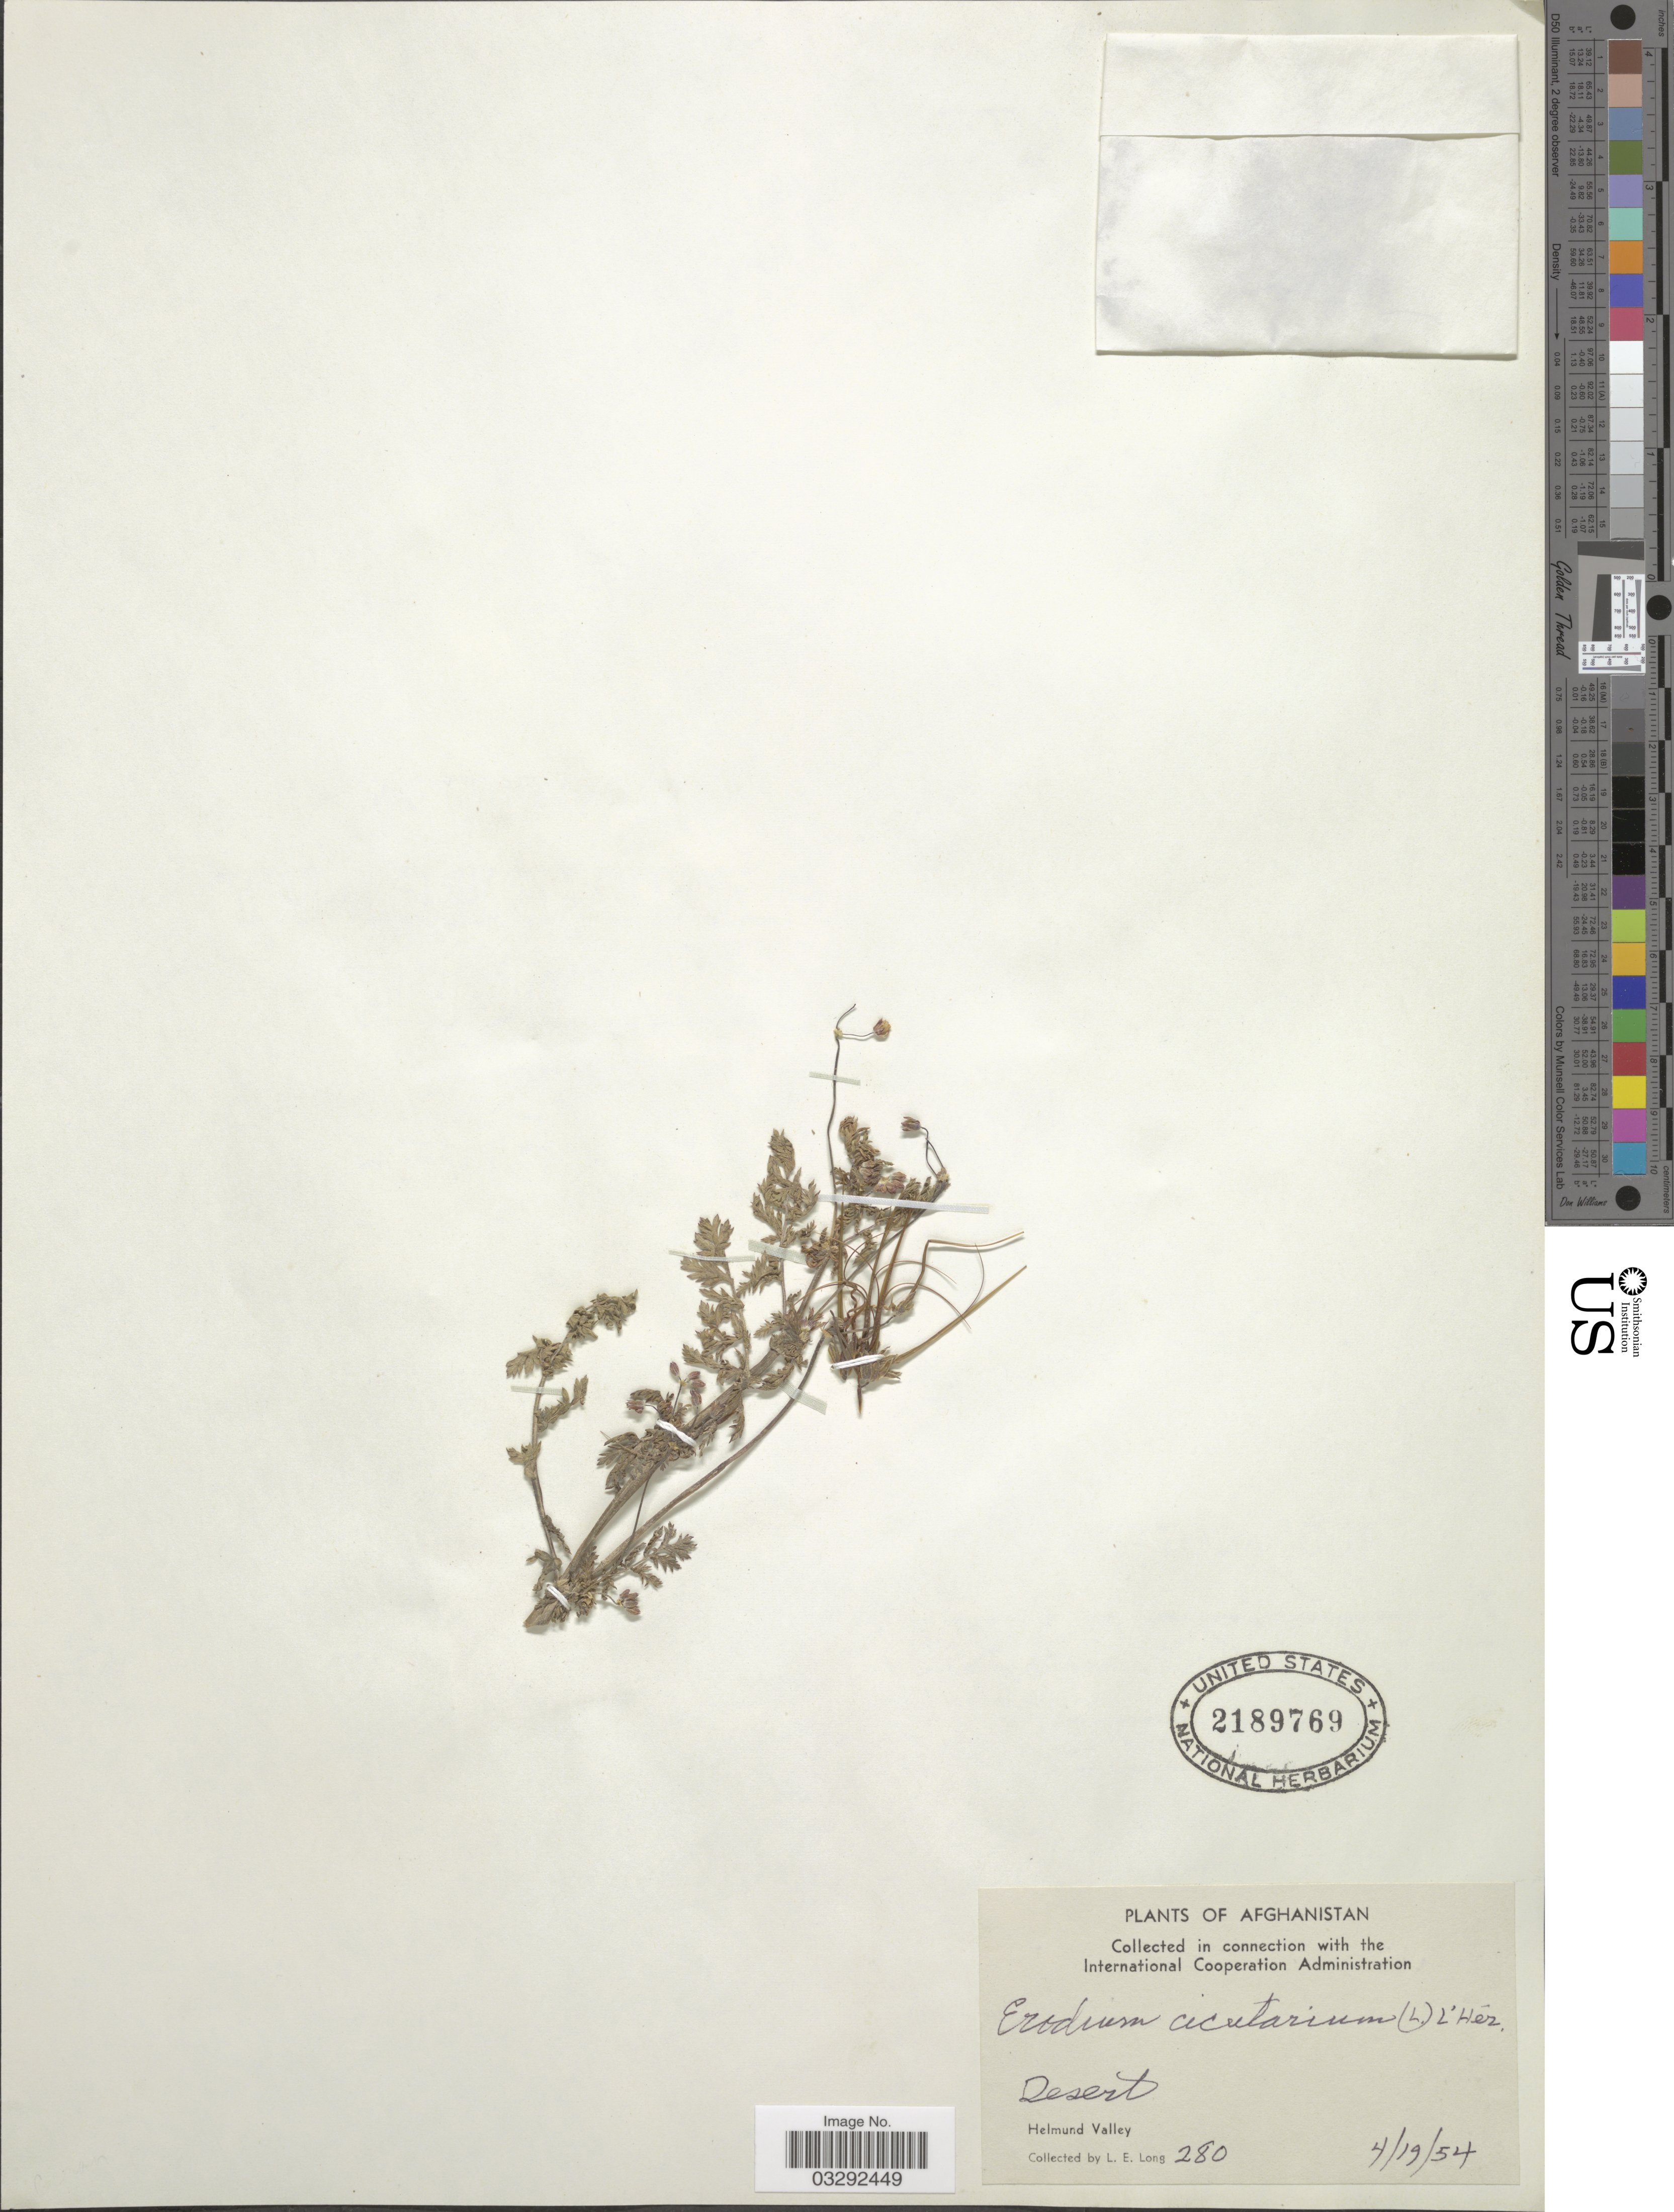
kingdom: Plantae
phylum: Tracheophyta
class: Magnoliopsida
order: Geraniales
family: Geraniaceae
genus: Erodium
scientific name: Erodium cicutarium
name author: (L.) L'Hér.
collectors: L. E. Long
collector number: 280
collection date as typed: Transcribed d/m/y: 19/4/54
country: Afghanistan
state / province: Helmand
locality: Helmund Valley.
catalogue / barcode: US 2189769